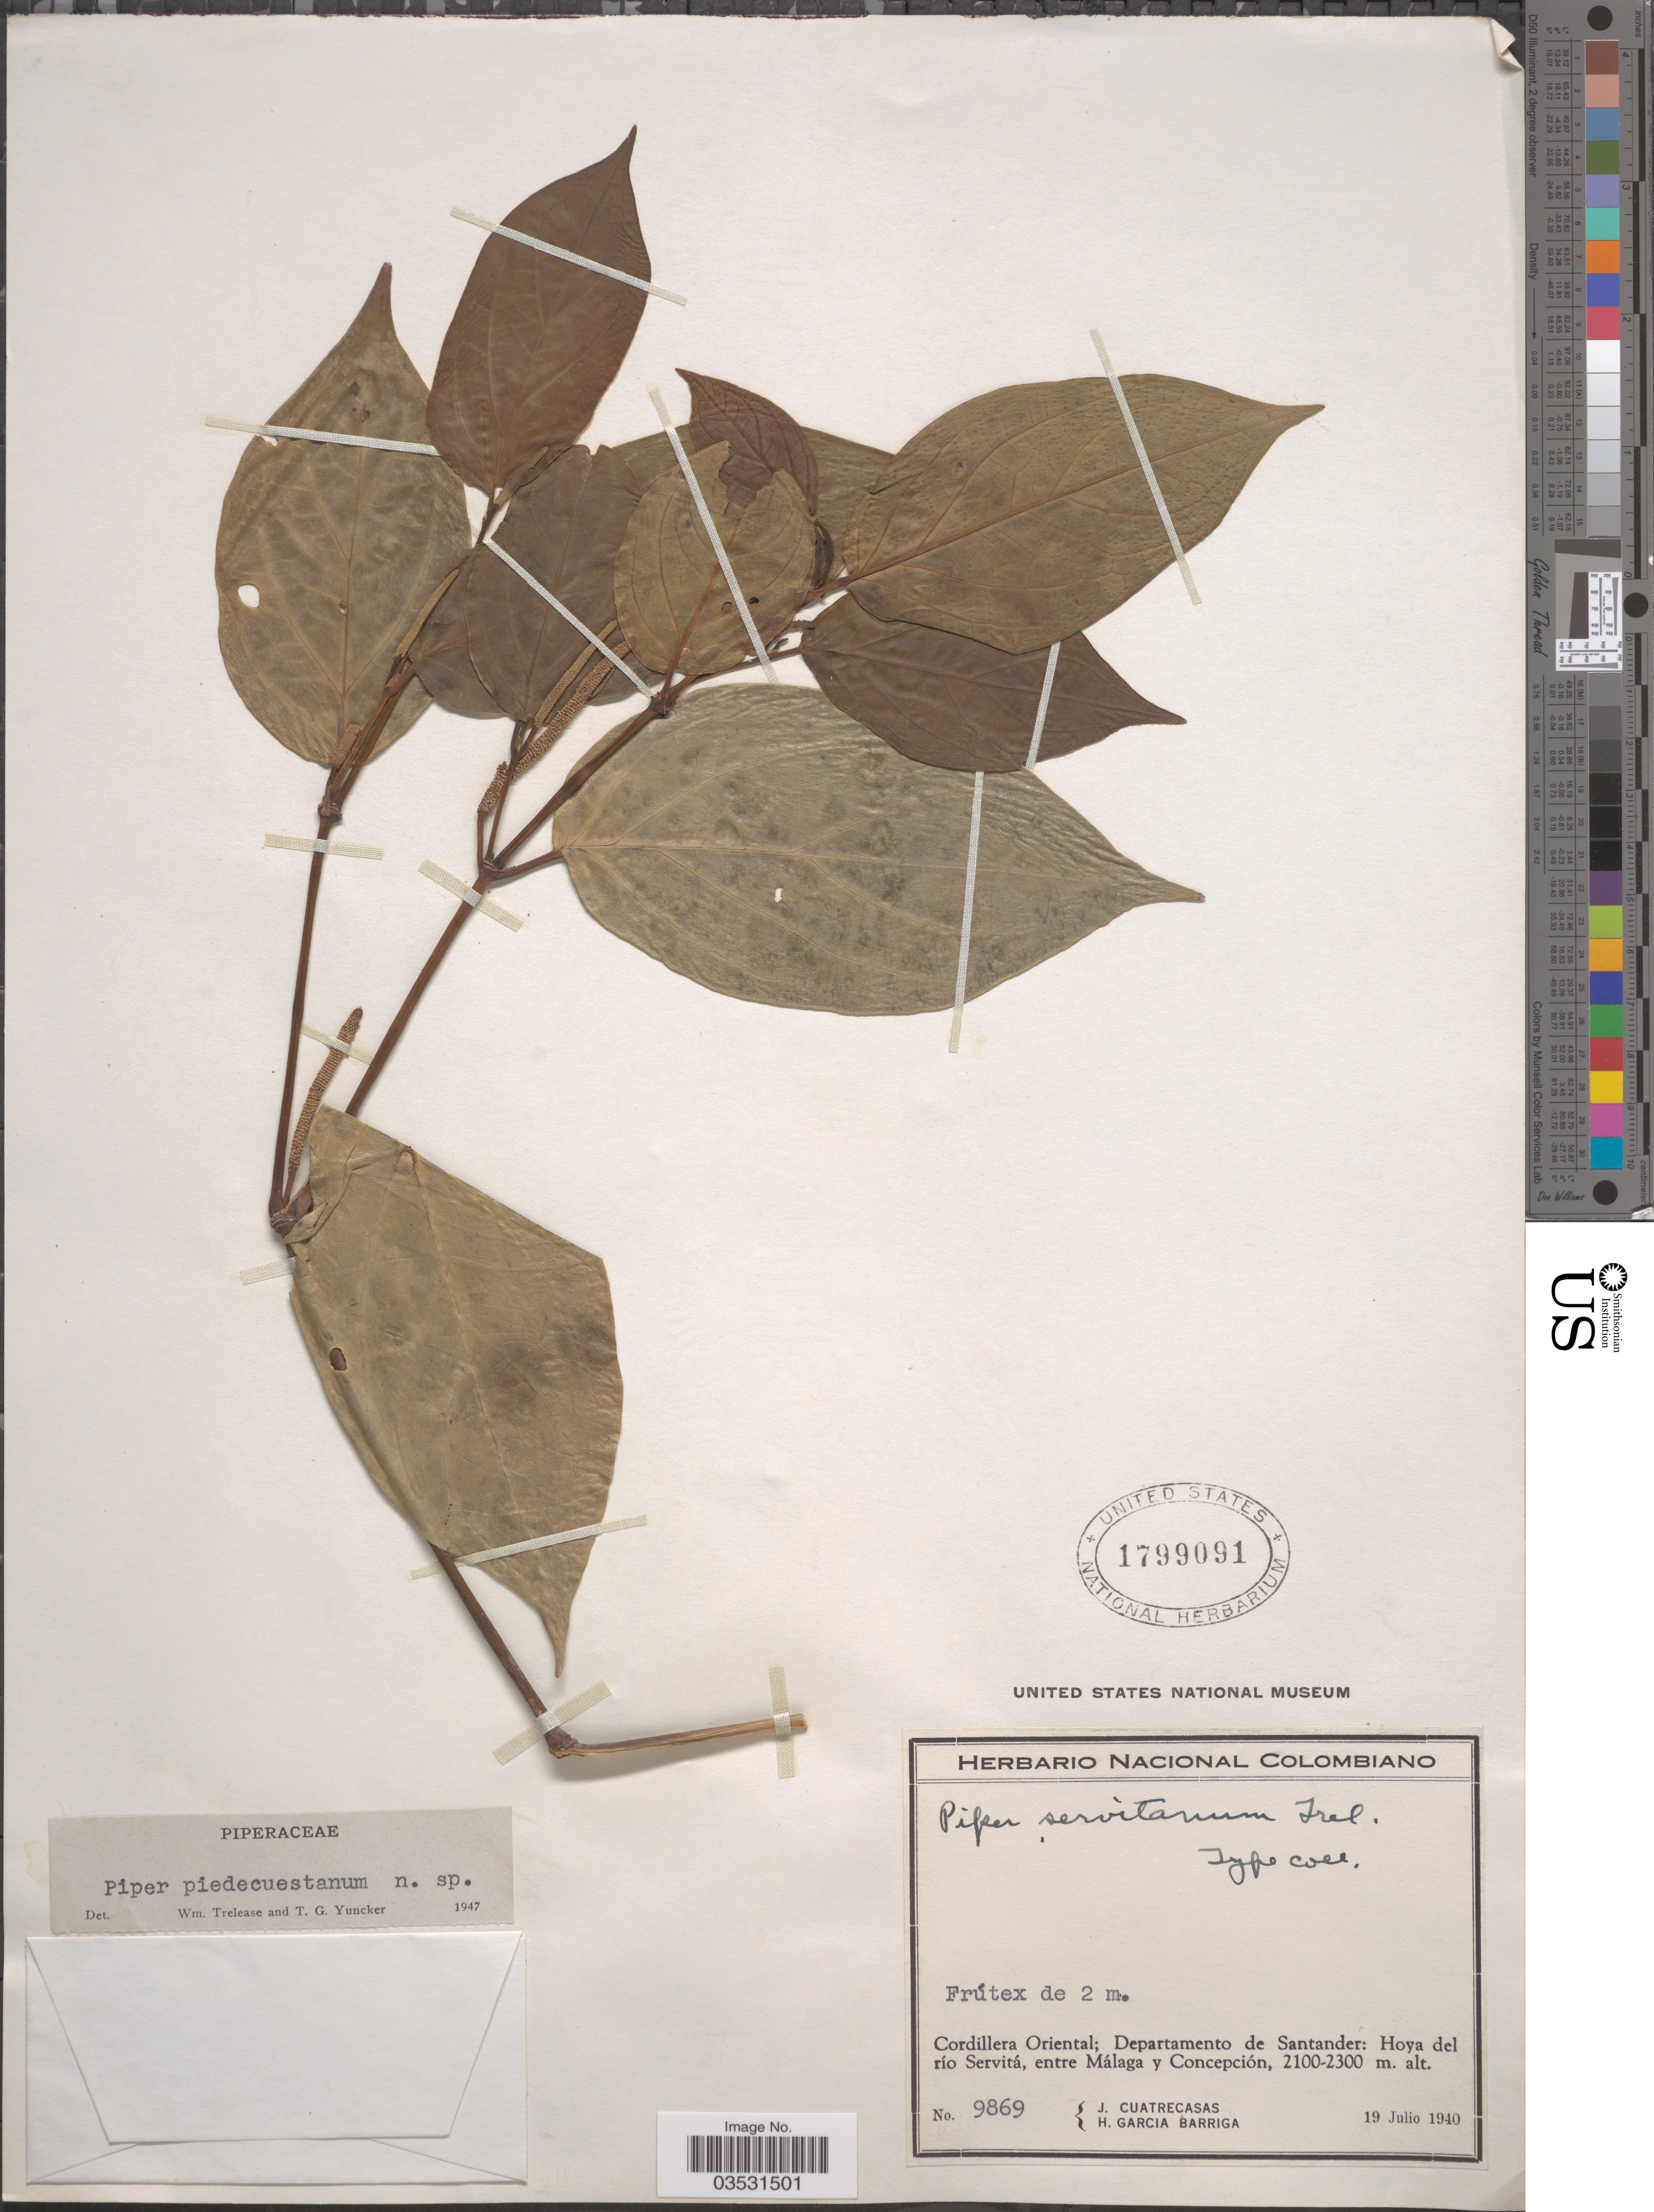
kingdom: Plantae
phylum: Tracheophyta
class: Magnoliopsida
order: Piperales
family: Piperaceae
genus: Piper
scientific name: Piper piedecuestanum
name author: Trel. & Yunck.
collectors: J. Cuatrecasas & H. García Barriga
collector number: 9869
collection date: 1940-07-19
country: Colombia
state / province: Santander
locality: Cordillera Oriental; Departamento de Santander: Hoya del río Servitá, entre Málaga y Concepción.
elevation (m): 2100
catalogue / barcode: US 1799091